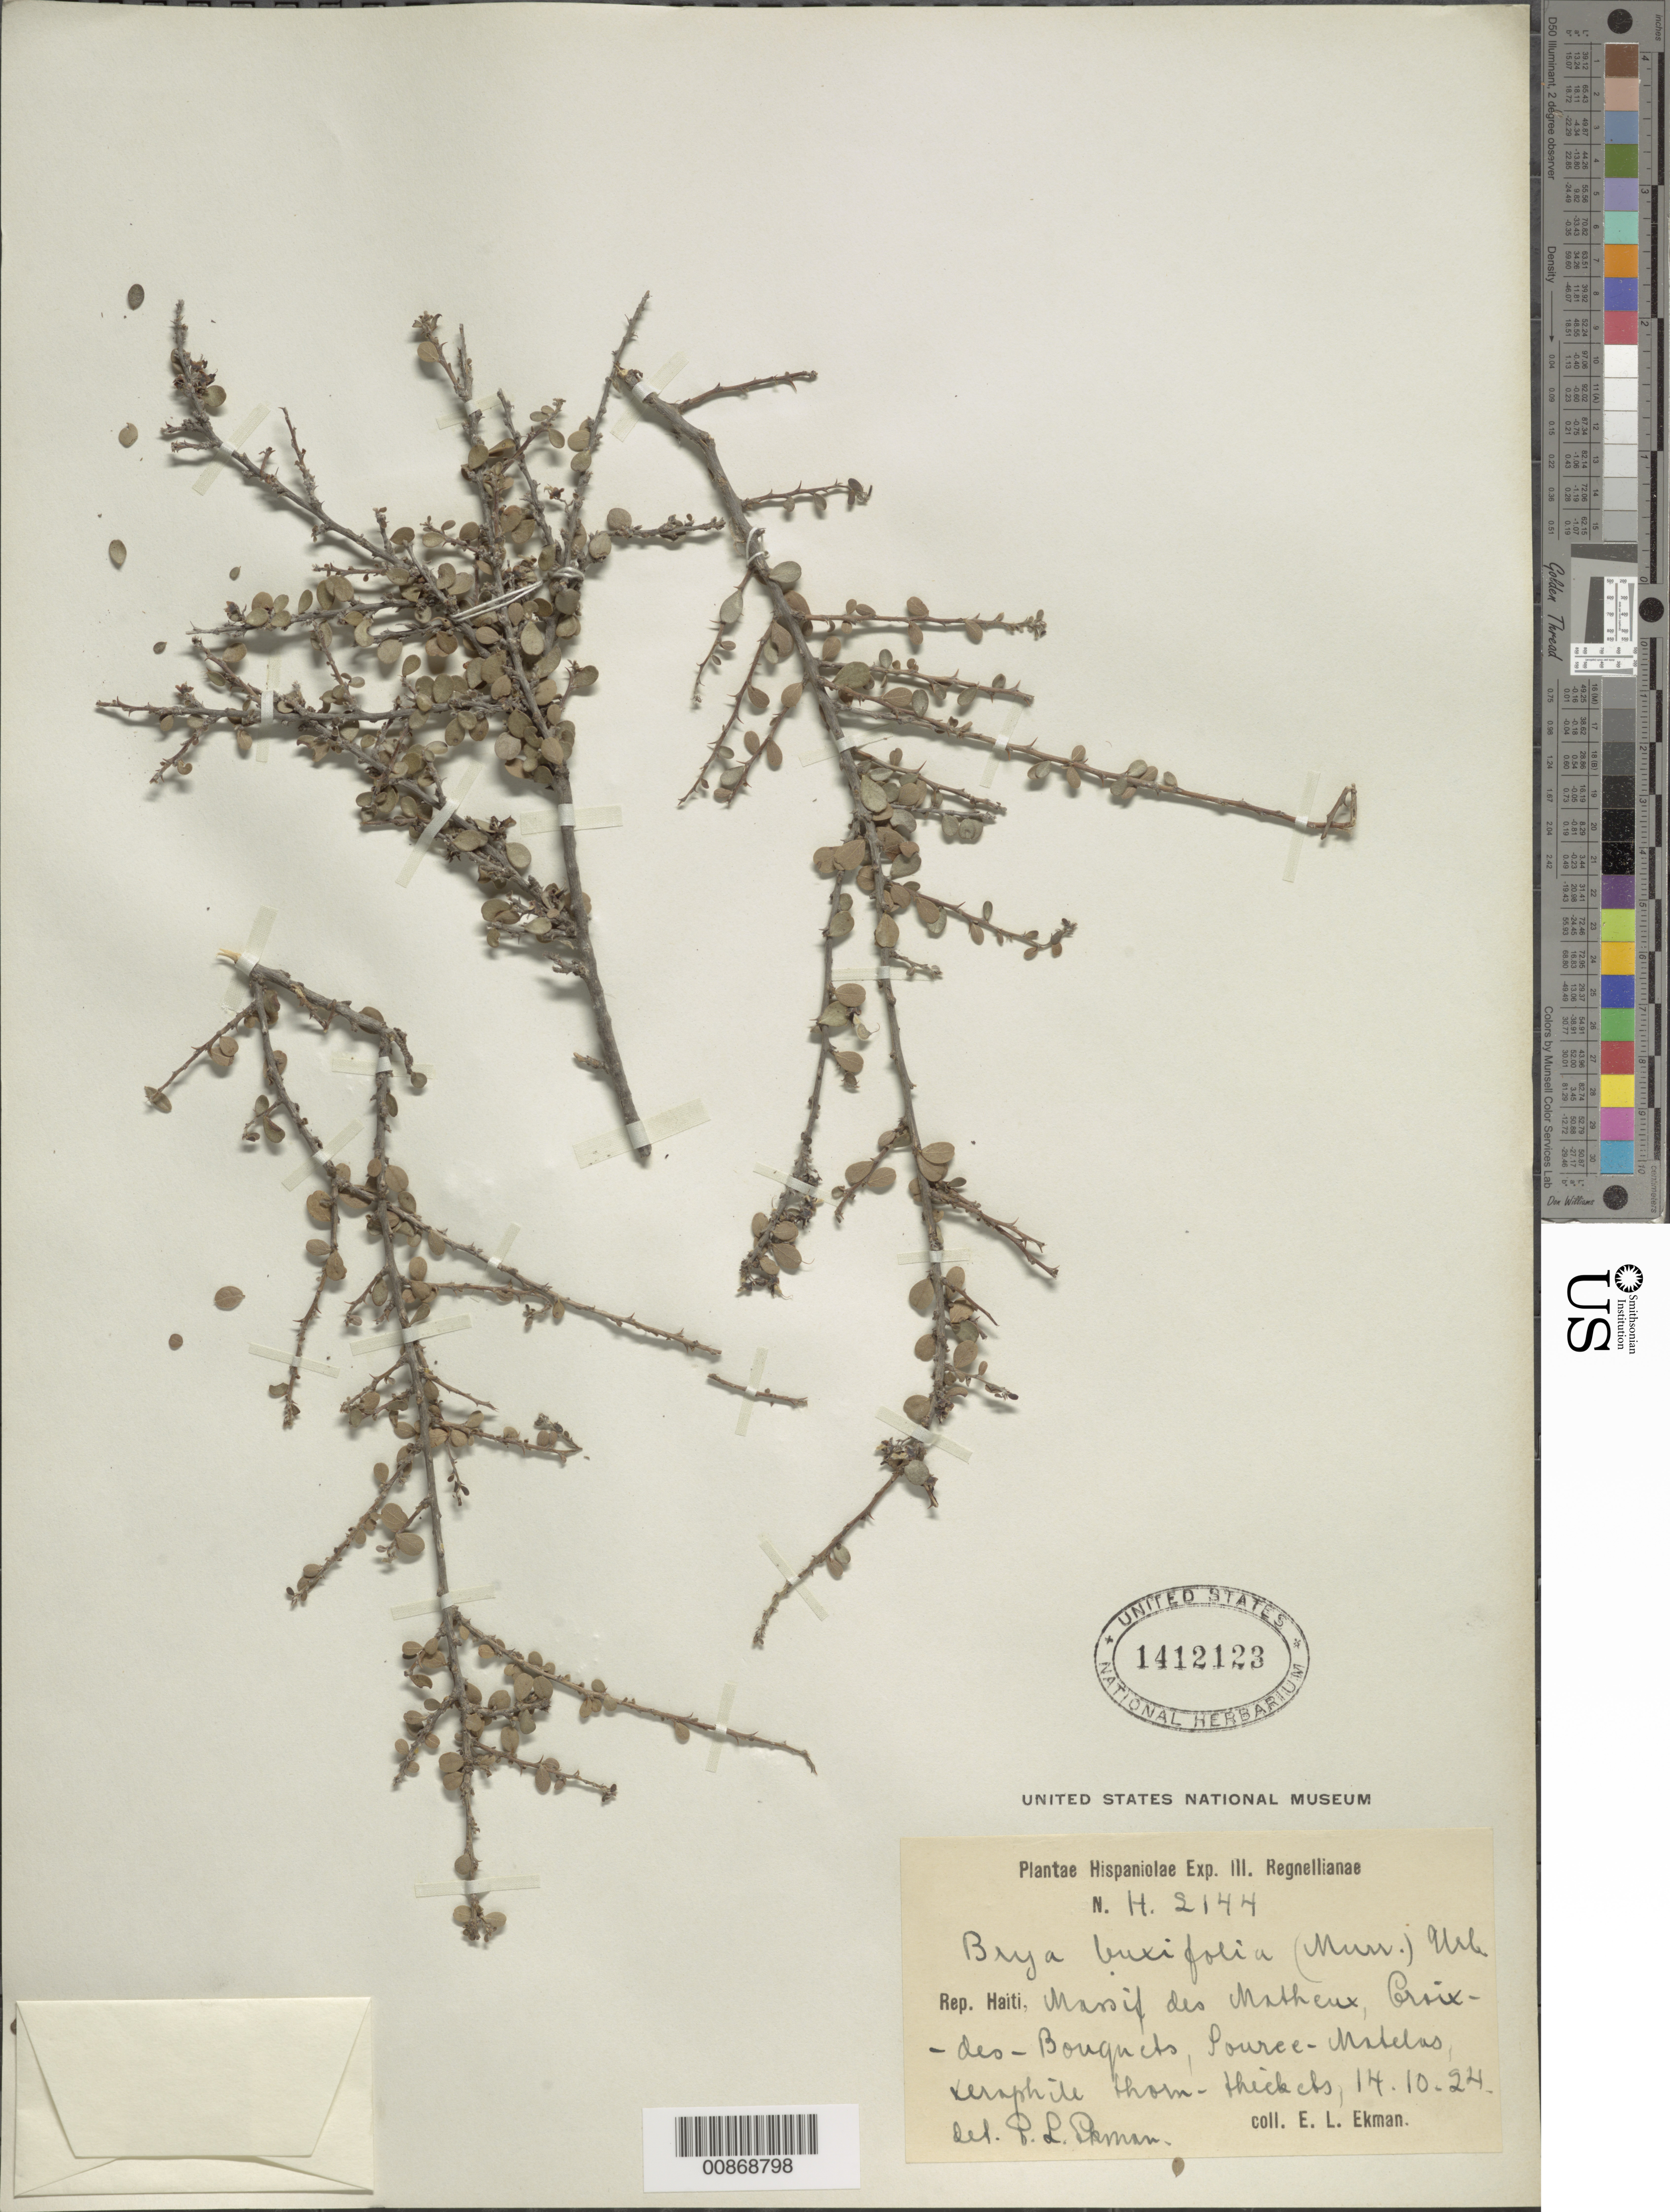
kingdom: Plantae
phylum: Tracheophyta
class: Magnoliopsida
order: Fabales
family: Fabaceae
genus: Brya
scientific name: Brya buxifolia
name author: (Murray) Urb.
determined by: Ekman, E. L.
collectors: E. L. Ekman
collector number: H 2144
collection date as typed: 14 Oct 1924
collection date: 1924-10-14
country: Haiti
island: Hispaniola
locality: Massif des Matheux, Croix des Bouquets, Source-Matelas.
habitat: Xerophile thorn thickets.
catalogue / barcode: US 1412123